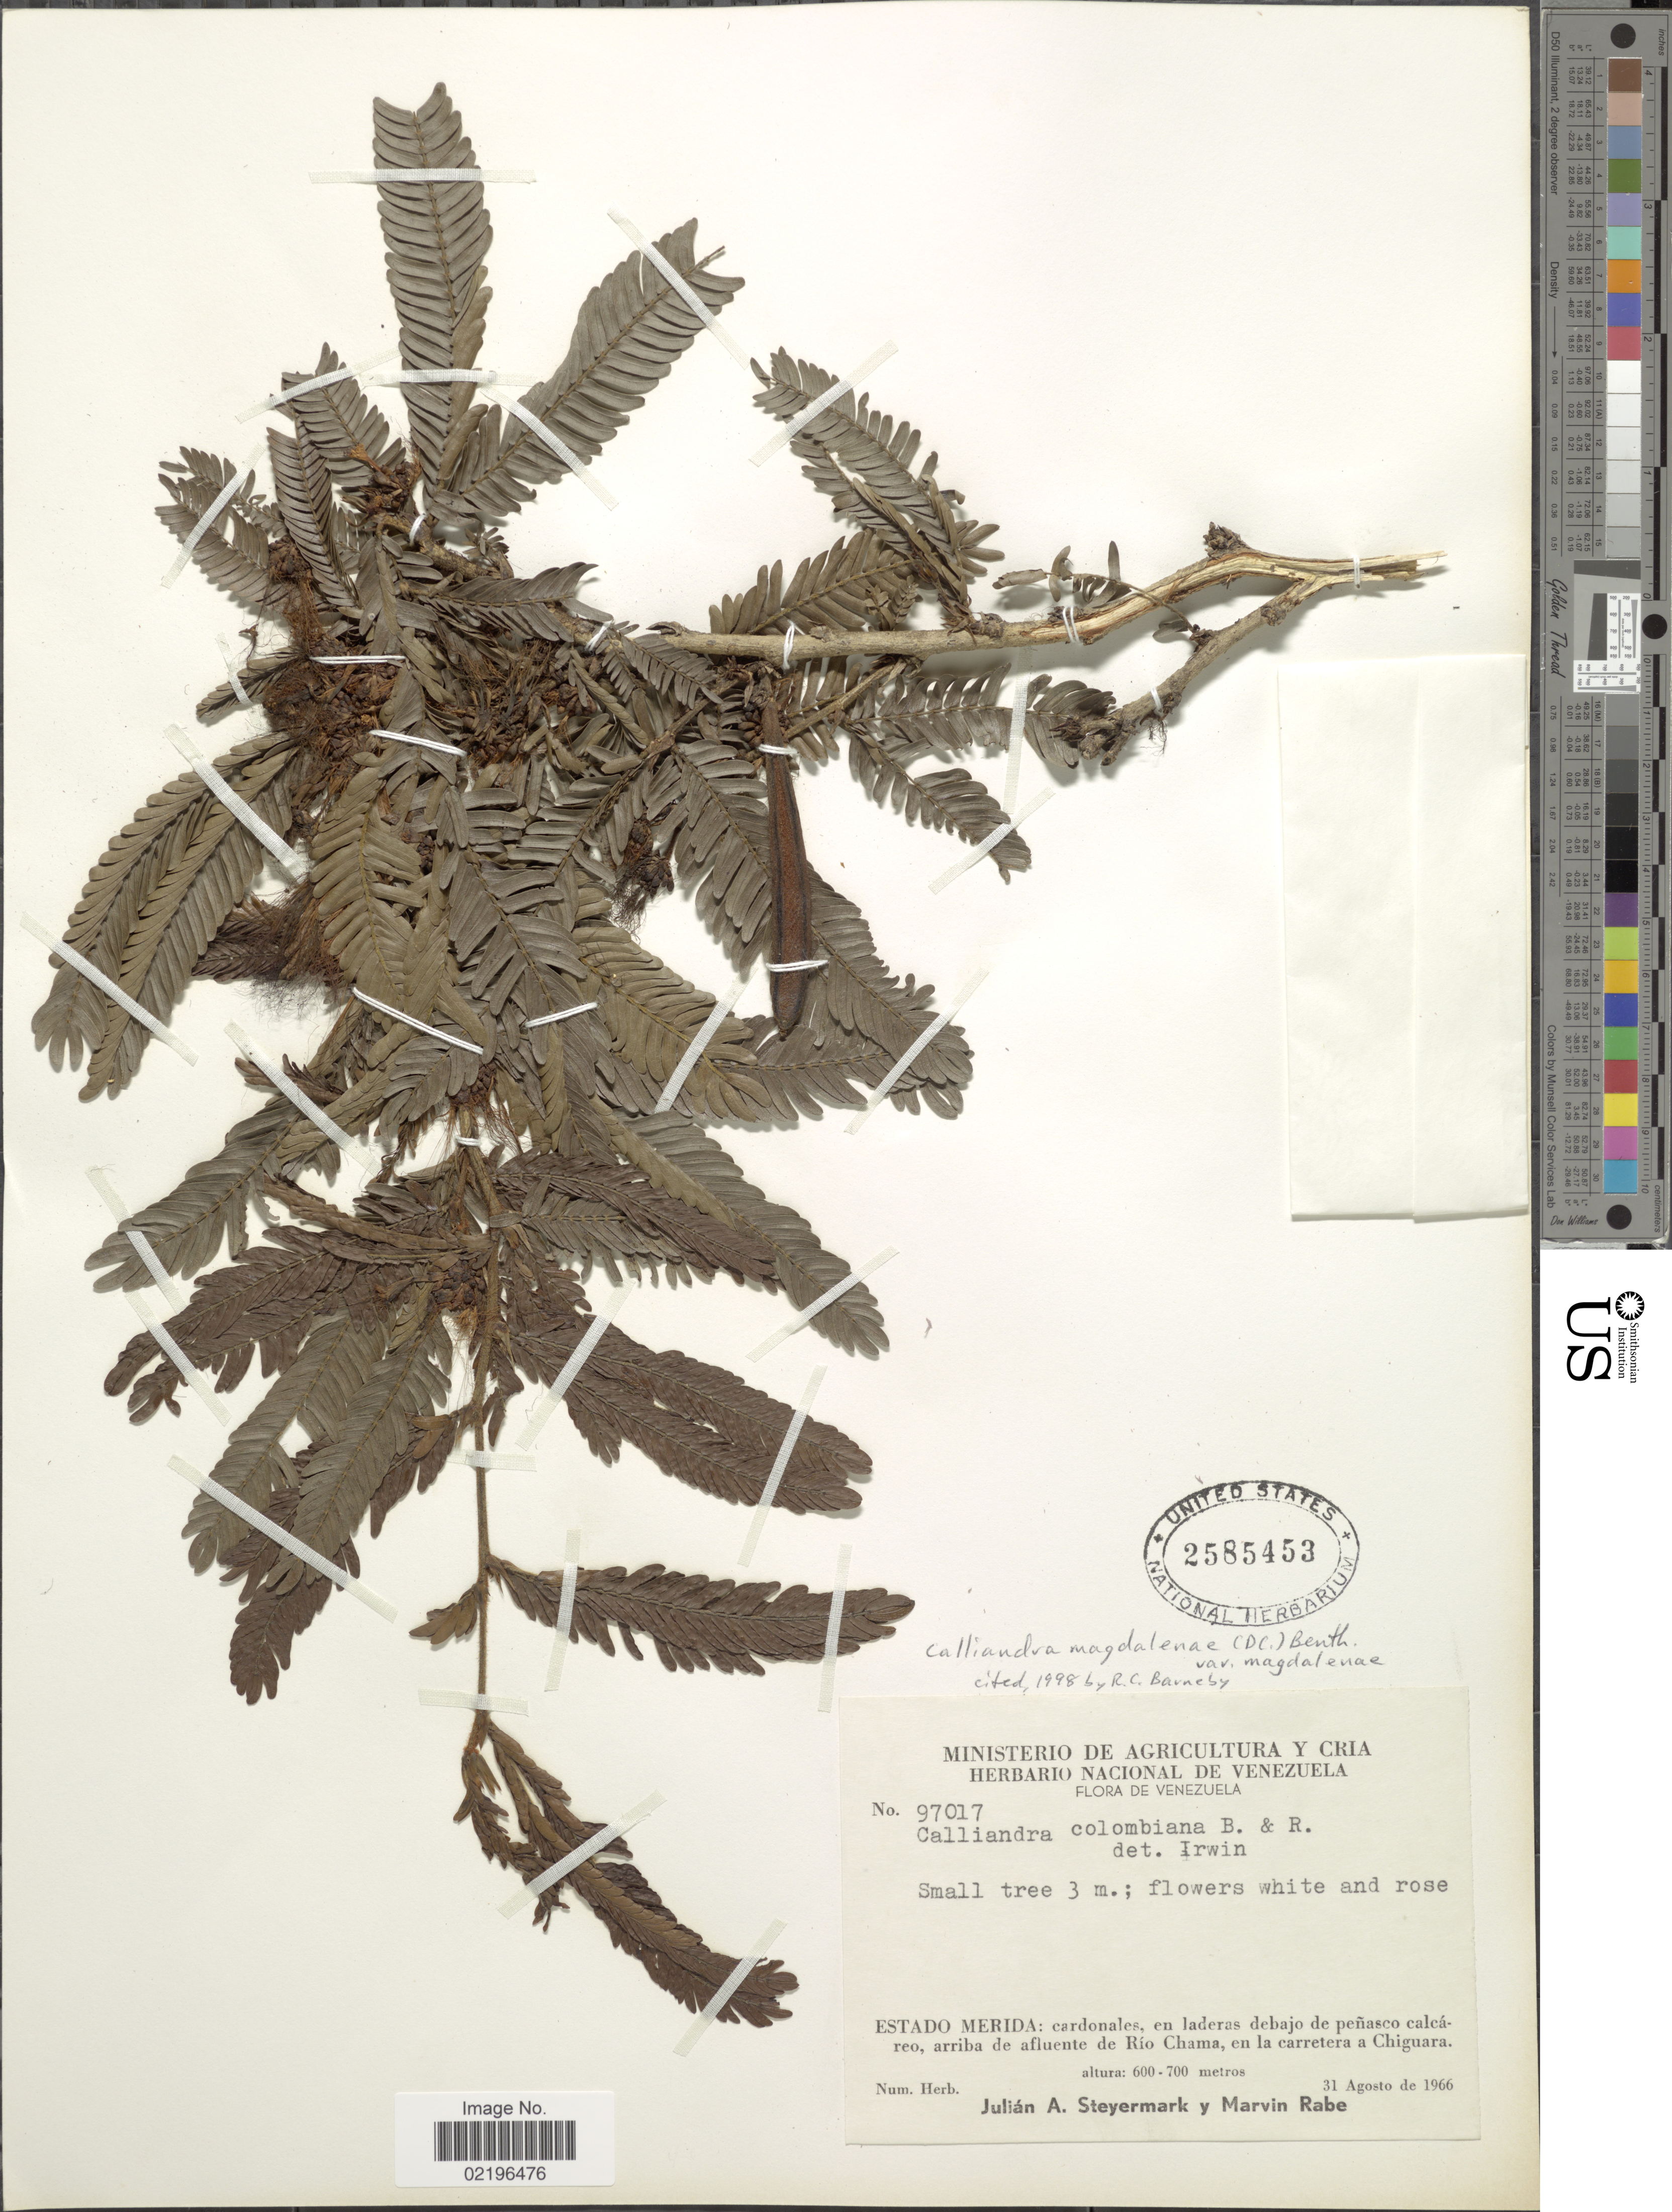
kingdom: Plantae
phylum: Tracheophyta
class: Magnoliopsida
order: Fabales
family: Fabaceae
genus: Calliandra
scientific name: Calliandra magdalenae var. magdalenae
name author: (Bertero ex DC.) Benth.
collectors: J. Steyermark & M. Rabe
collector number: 97017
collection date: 1966-08-31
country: Venezuela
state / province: Mérida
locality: Estado Merida: cardonales, en laderas debajo de penasco calcareo, arriba de afleunte de Rio Chama, en la carretera a Chiguara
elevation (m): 600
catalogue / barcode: US 2585453